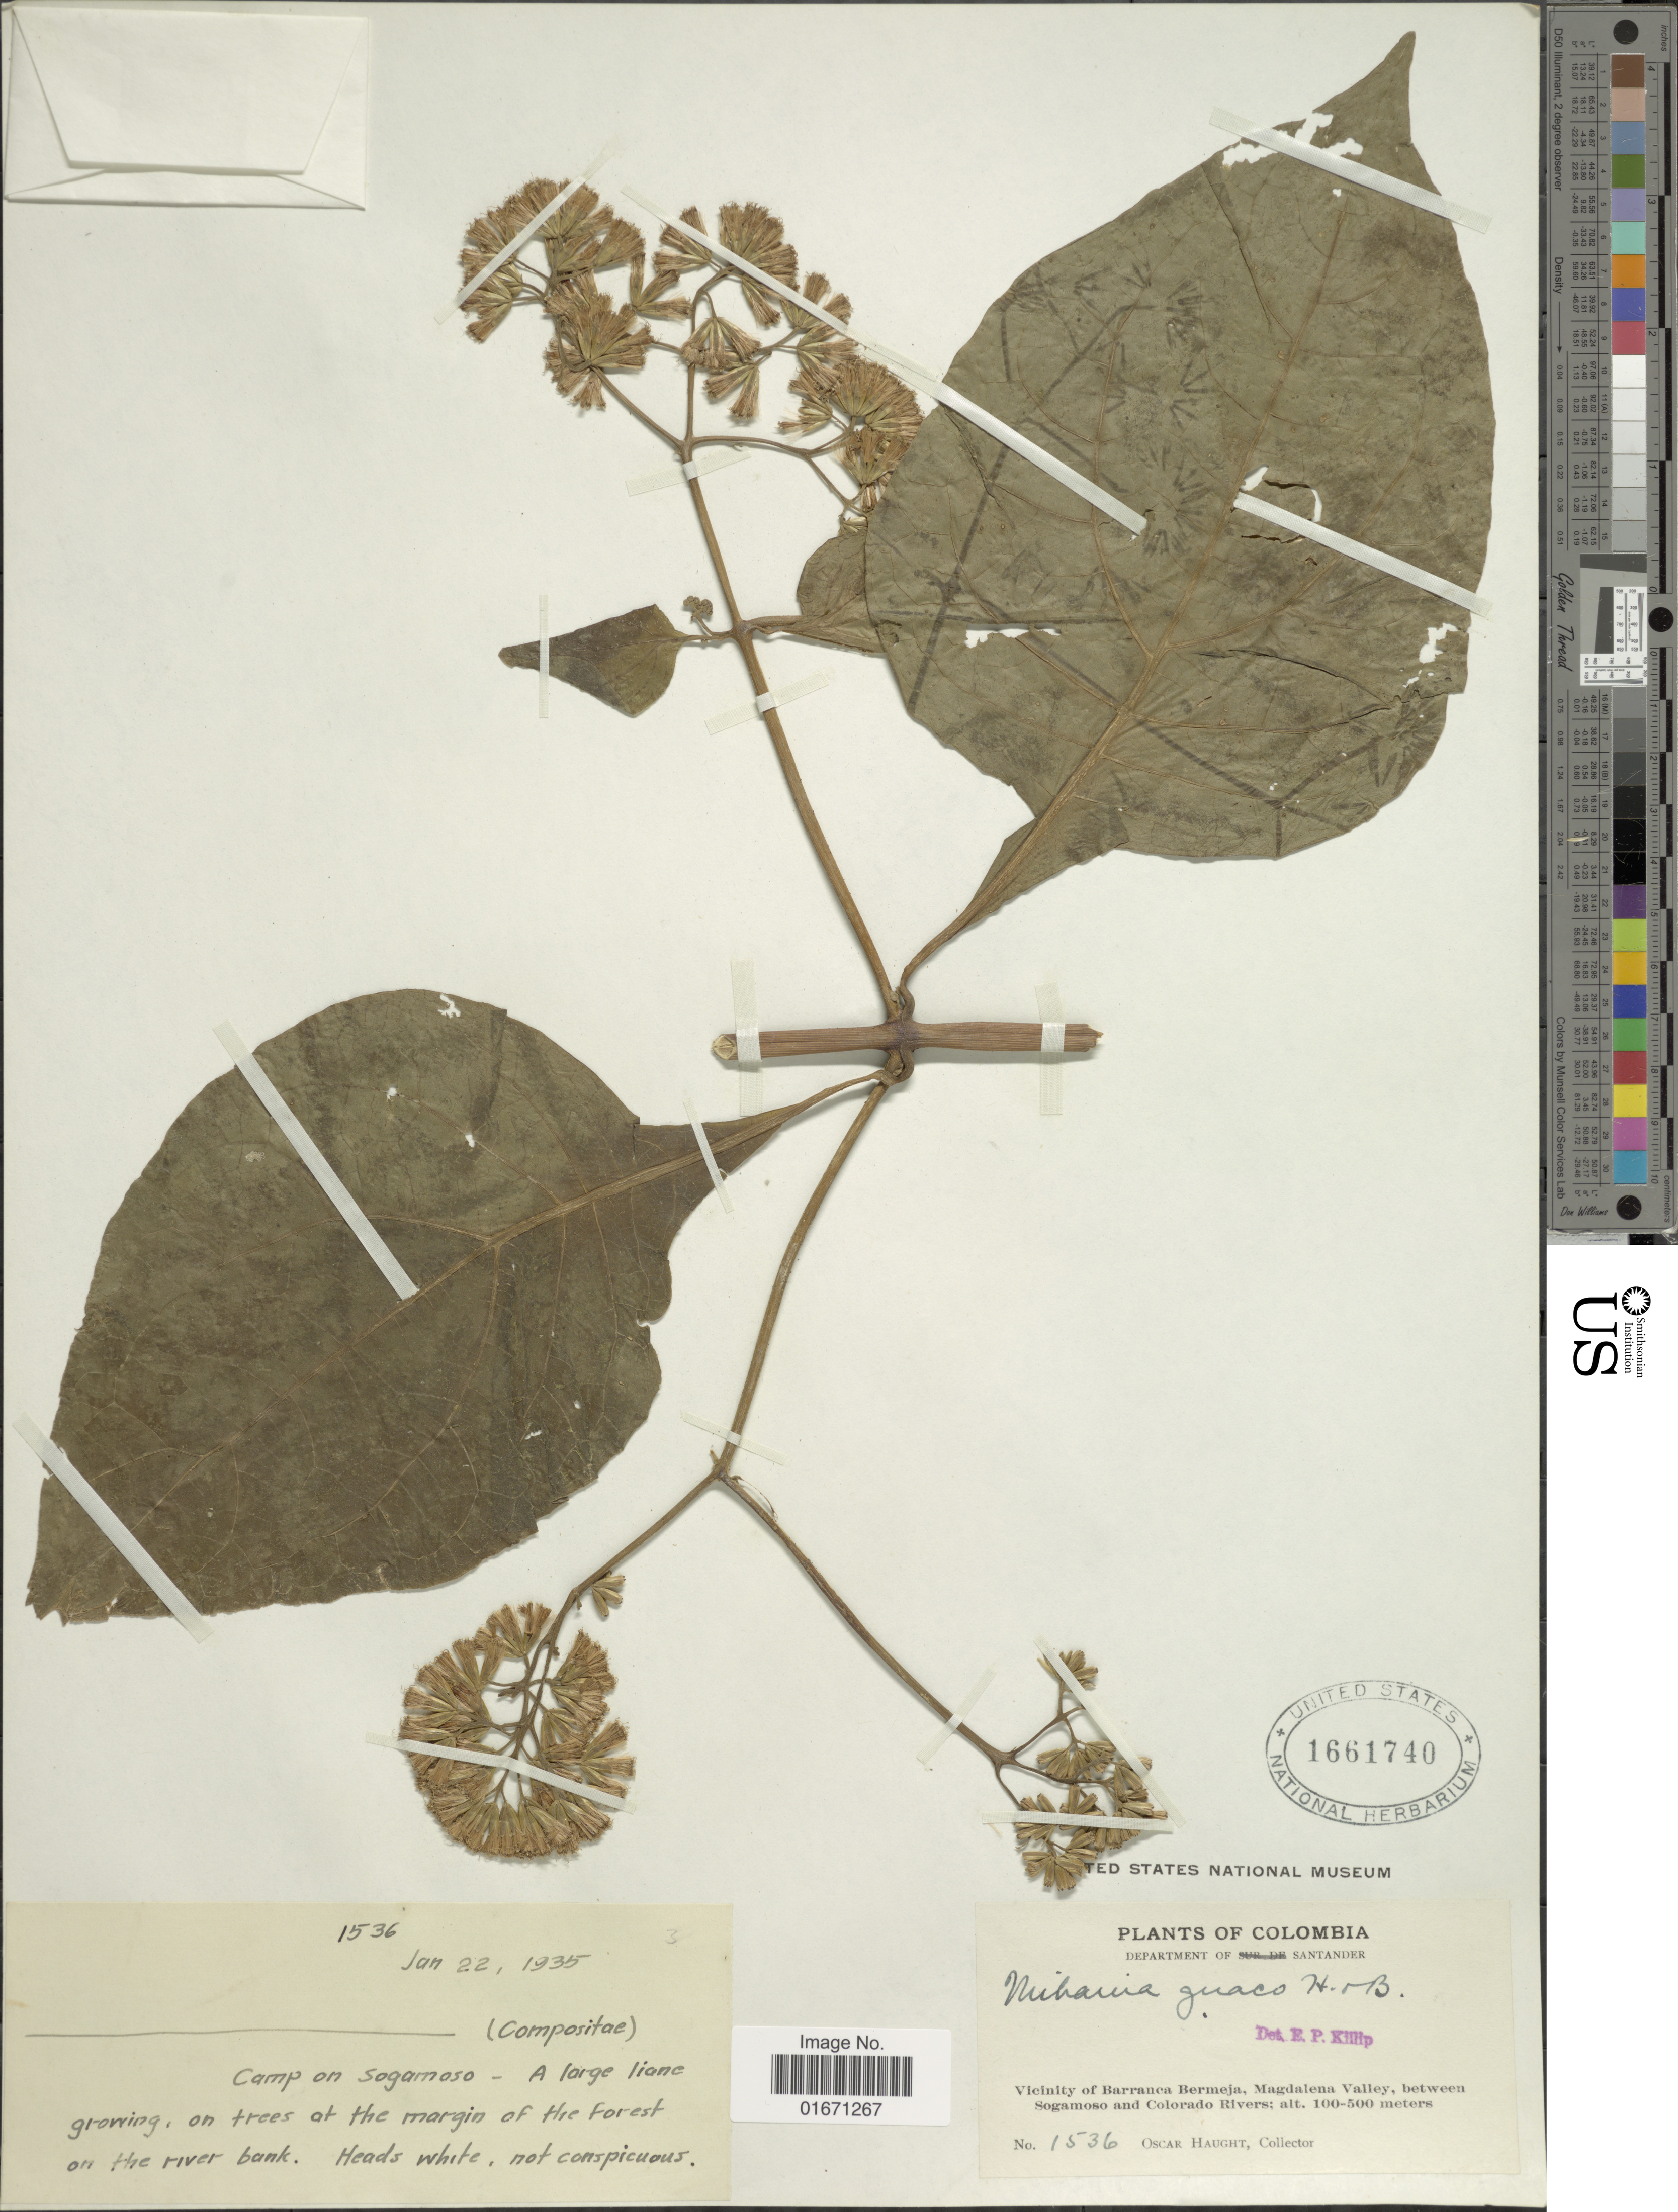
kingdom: Plantae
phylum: Tracheophyta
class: Magnoliopsida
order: Asterales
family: Asteraceae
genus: Mikania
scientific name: Mikania guaco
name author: Humb. & Bonpl.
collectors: O. Haught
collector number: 1536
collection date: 1935-01-22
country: Colombia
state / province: Santander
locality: Vicinity of Barranca Bermeja, Magdalena Valley, between Sogamoso and Colorado Rivers, Camp on Sogamoso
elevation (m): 100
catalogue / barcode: US 1661740